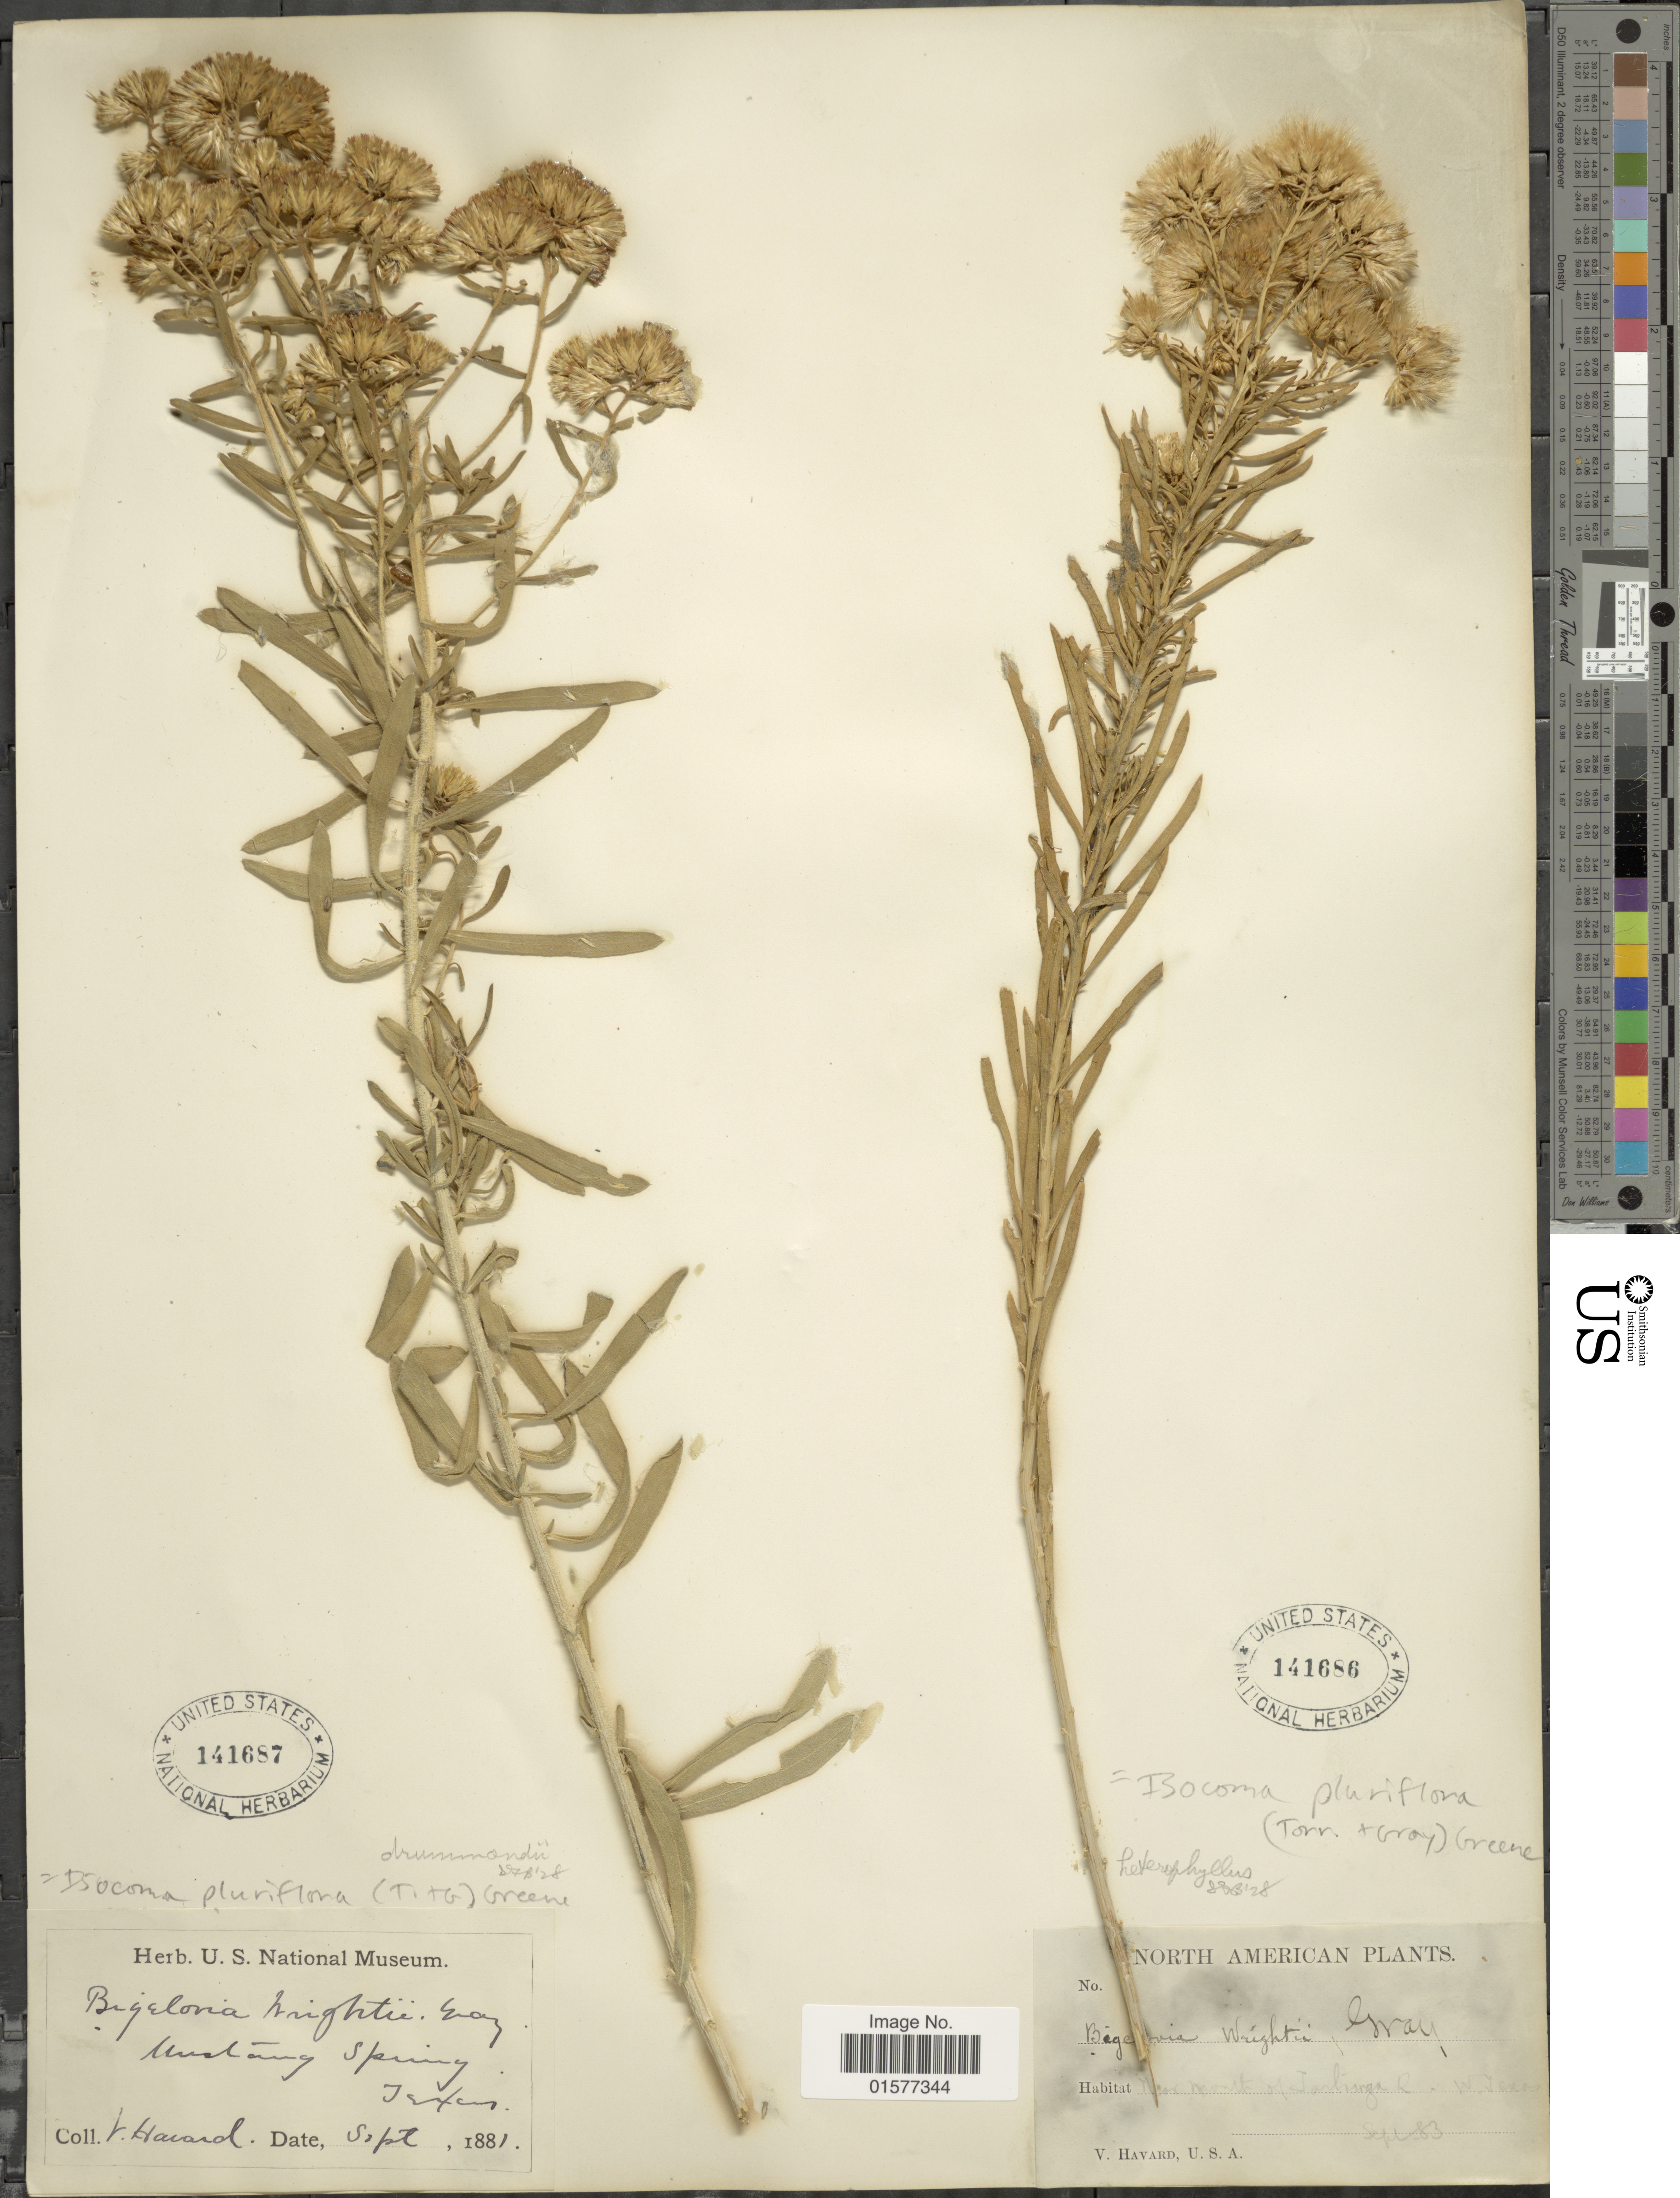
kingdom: Plantae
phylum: Tracheophyta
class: Magnoliopsida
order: Asterales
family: Asteraceae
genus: Isocoma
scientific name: Isocoma pluriflora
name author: (Torr. & A. Gray) Greene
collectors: V. Havard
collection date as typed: Transcribed d/m/y: /9/83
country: United States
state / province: Texas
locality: Near north of Tarlinga, W. Texas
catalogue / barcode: US 141686